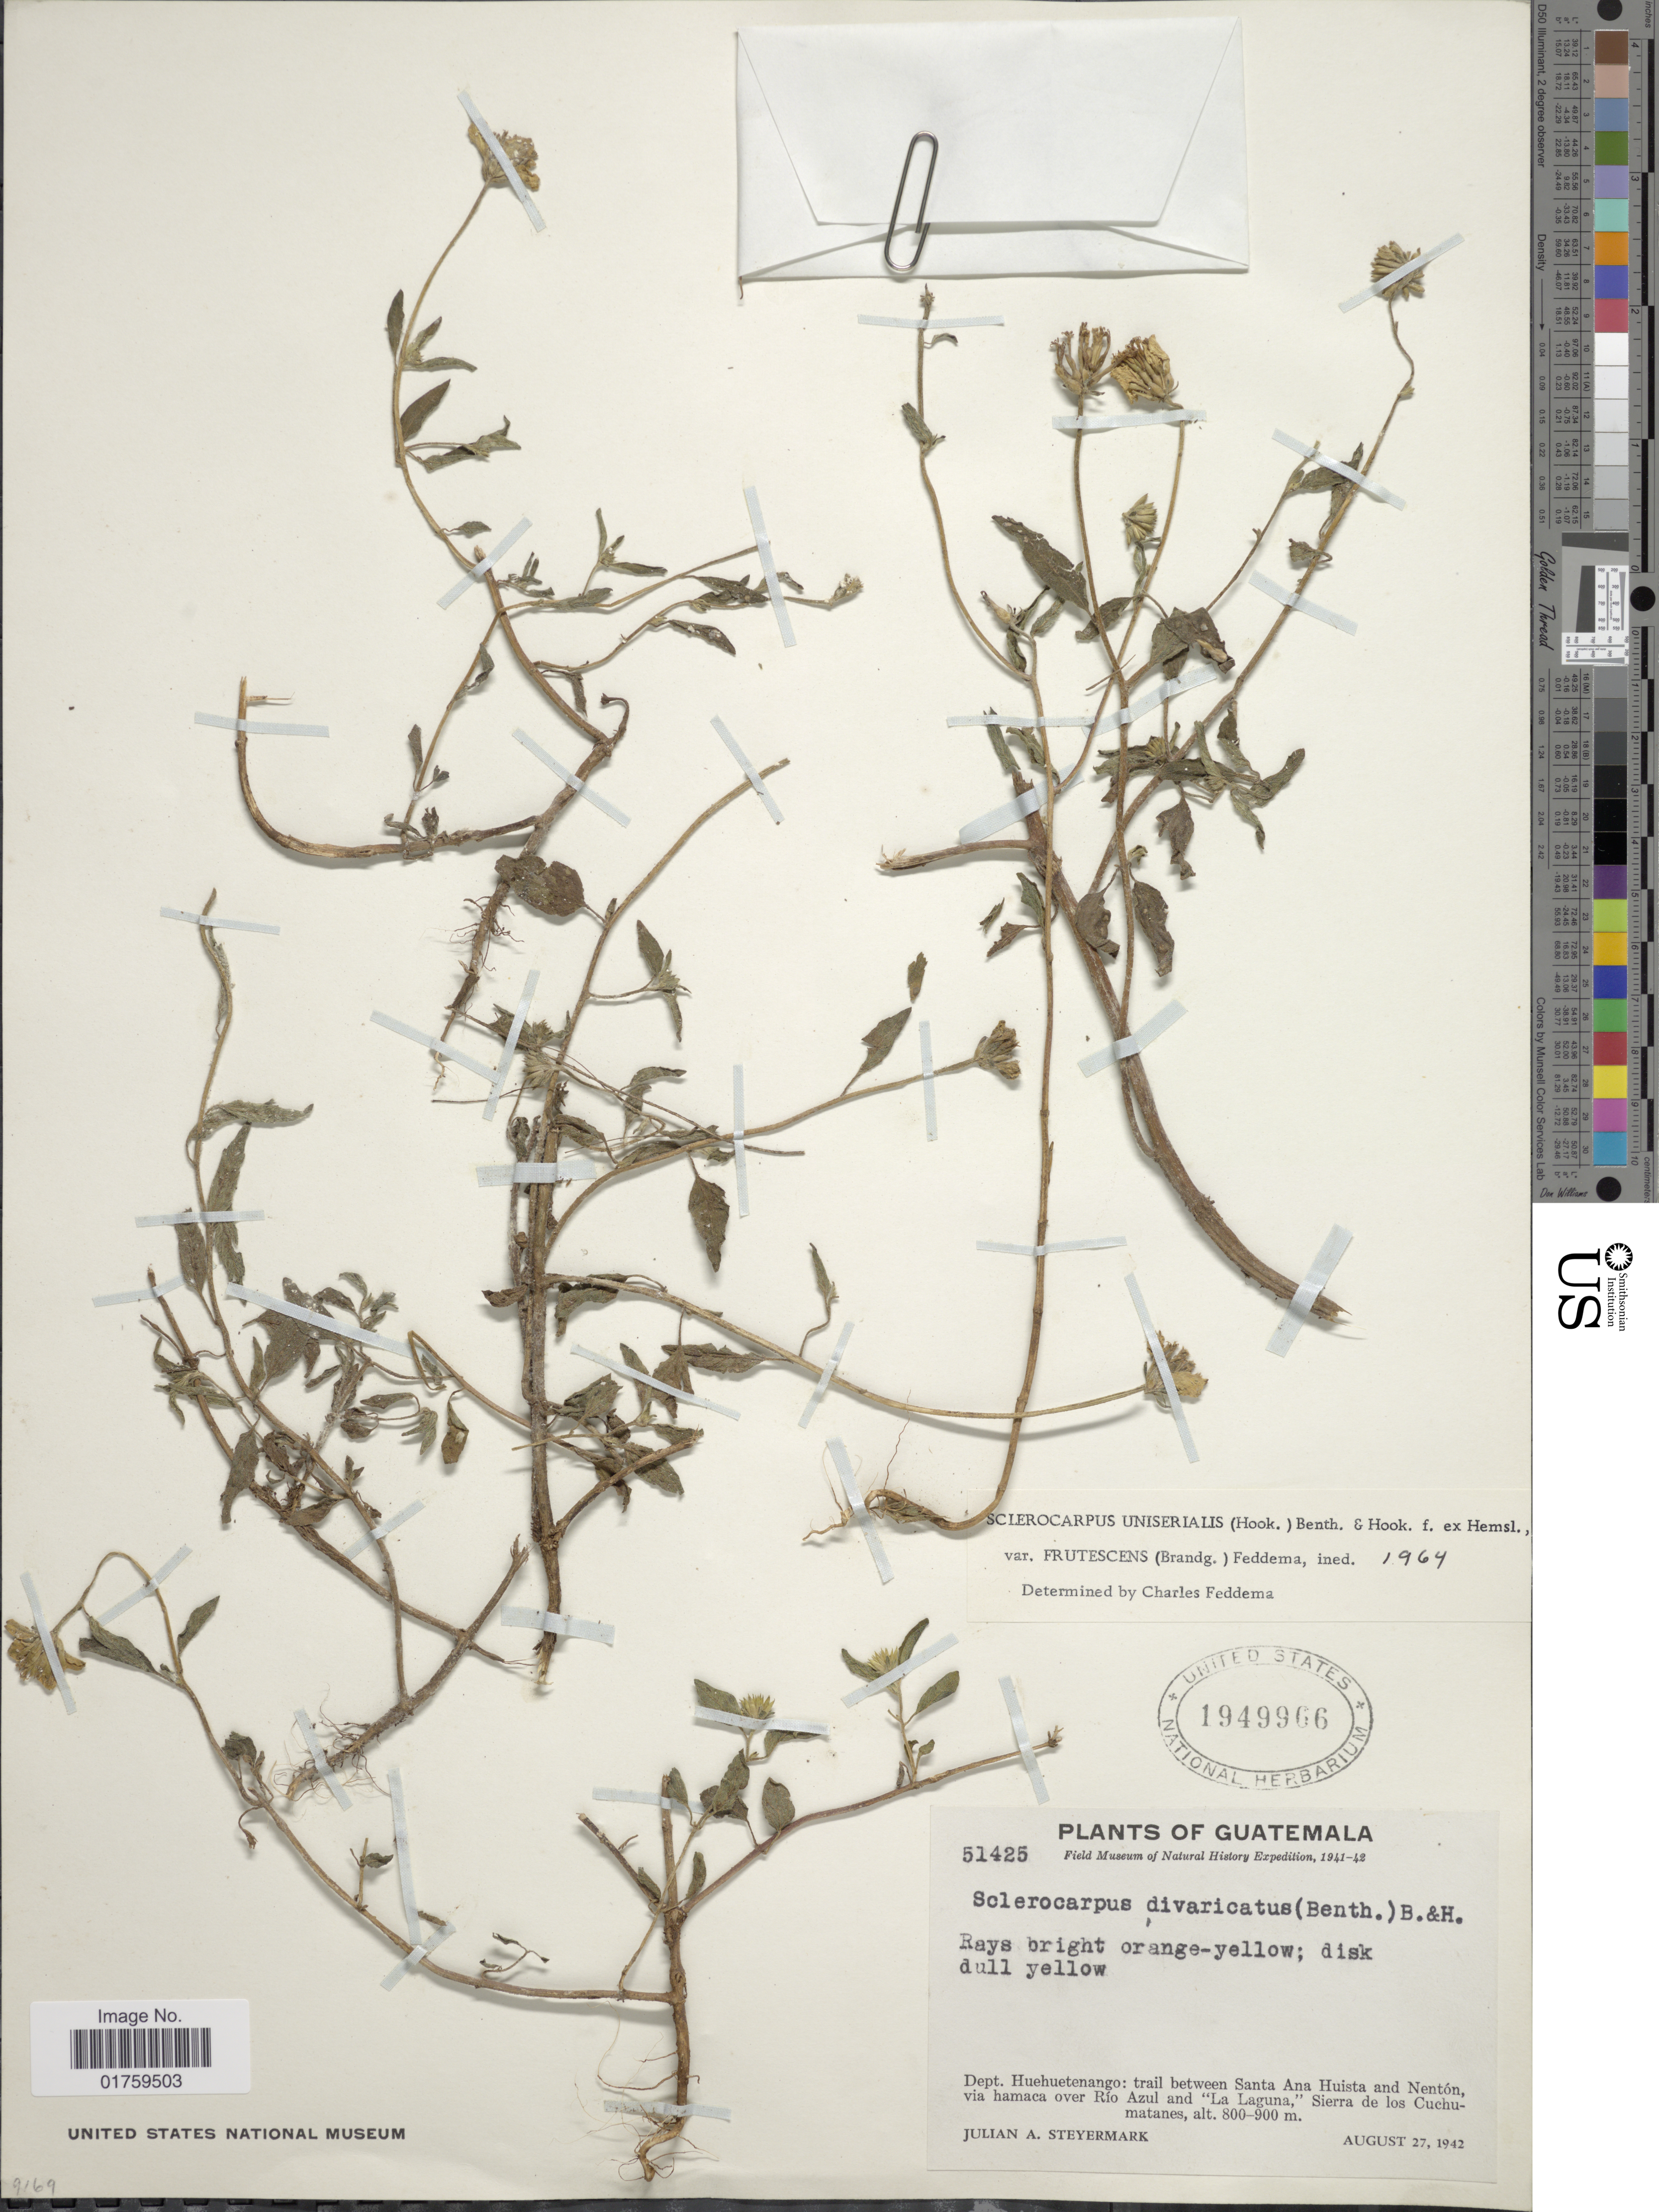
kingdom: Plantae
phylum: Tracheophyta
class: Magnoliopsida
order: Asterales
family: Asteraceae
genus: Sclerocarpus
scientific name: Sclerocarpus uniserialis var. frutescens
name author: (Brandegee) Feddema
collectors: J. Steyermark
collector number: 51425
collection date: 1942-08-27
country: Guatemala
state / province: Huehuetenango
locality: Dept. Huehuetenango: trail between Santa Ana huista and Nenton, via hamaca over Rio Azul and La Laguna, Sierra de los Cuchumatanes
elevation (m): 800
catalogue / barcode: US 1949966